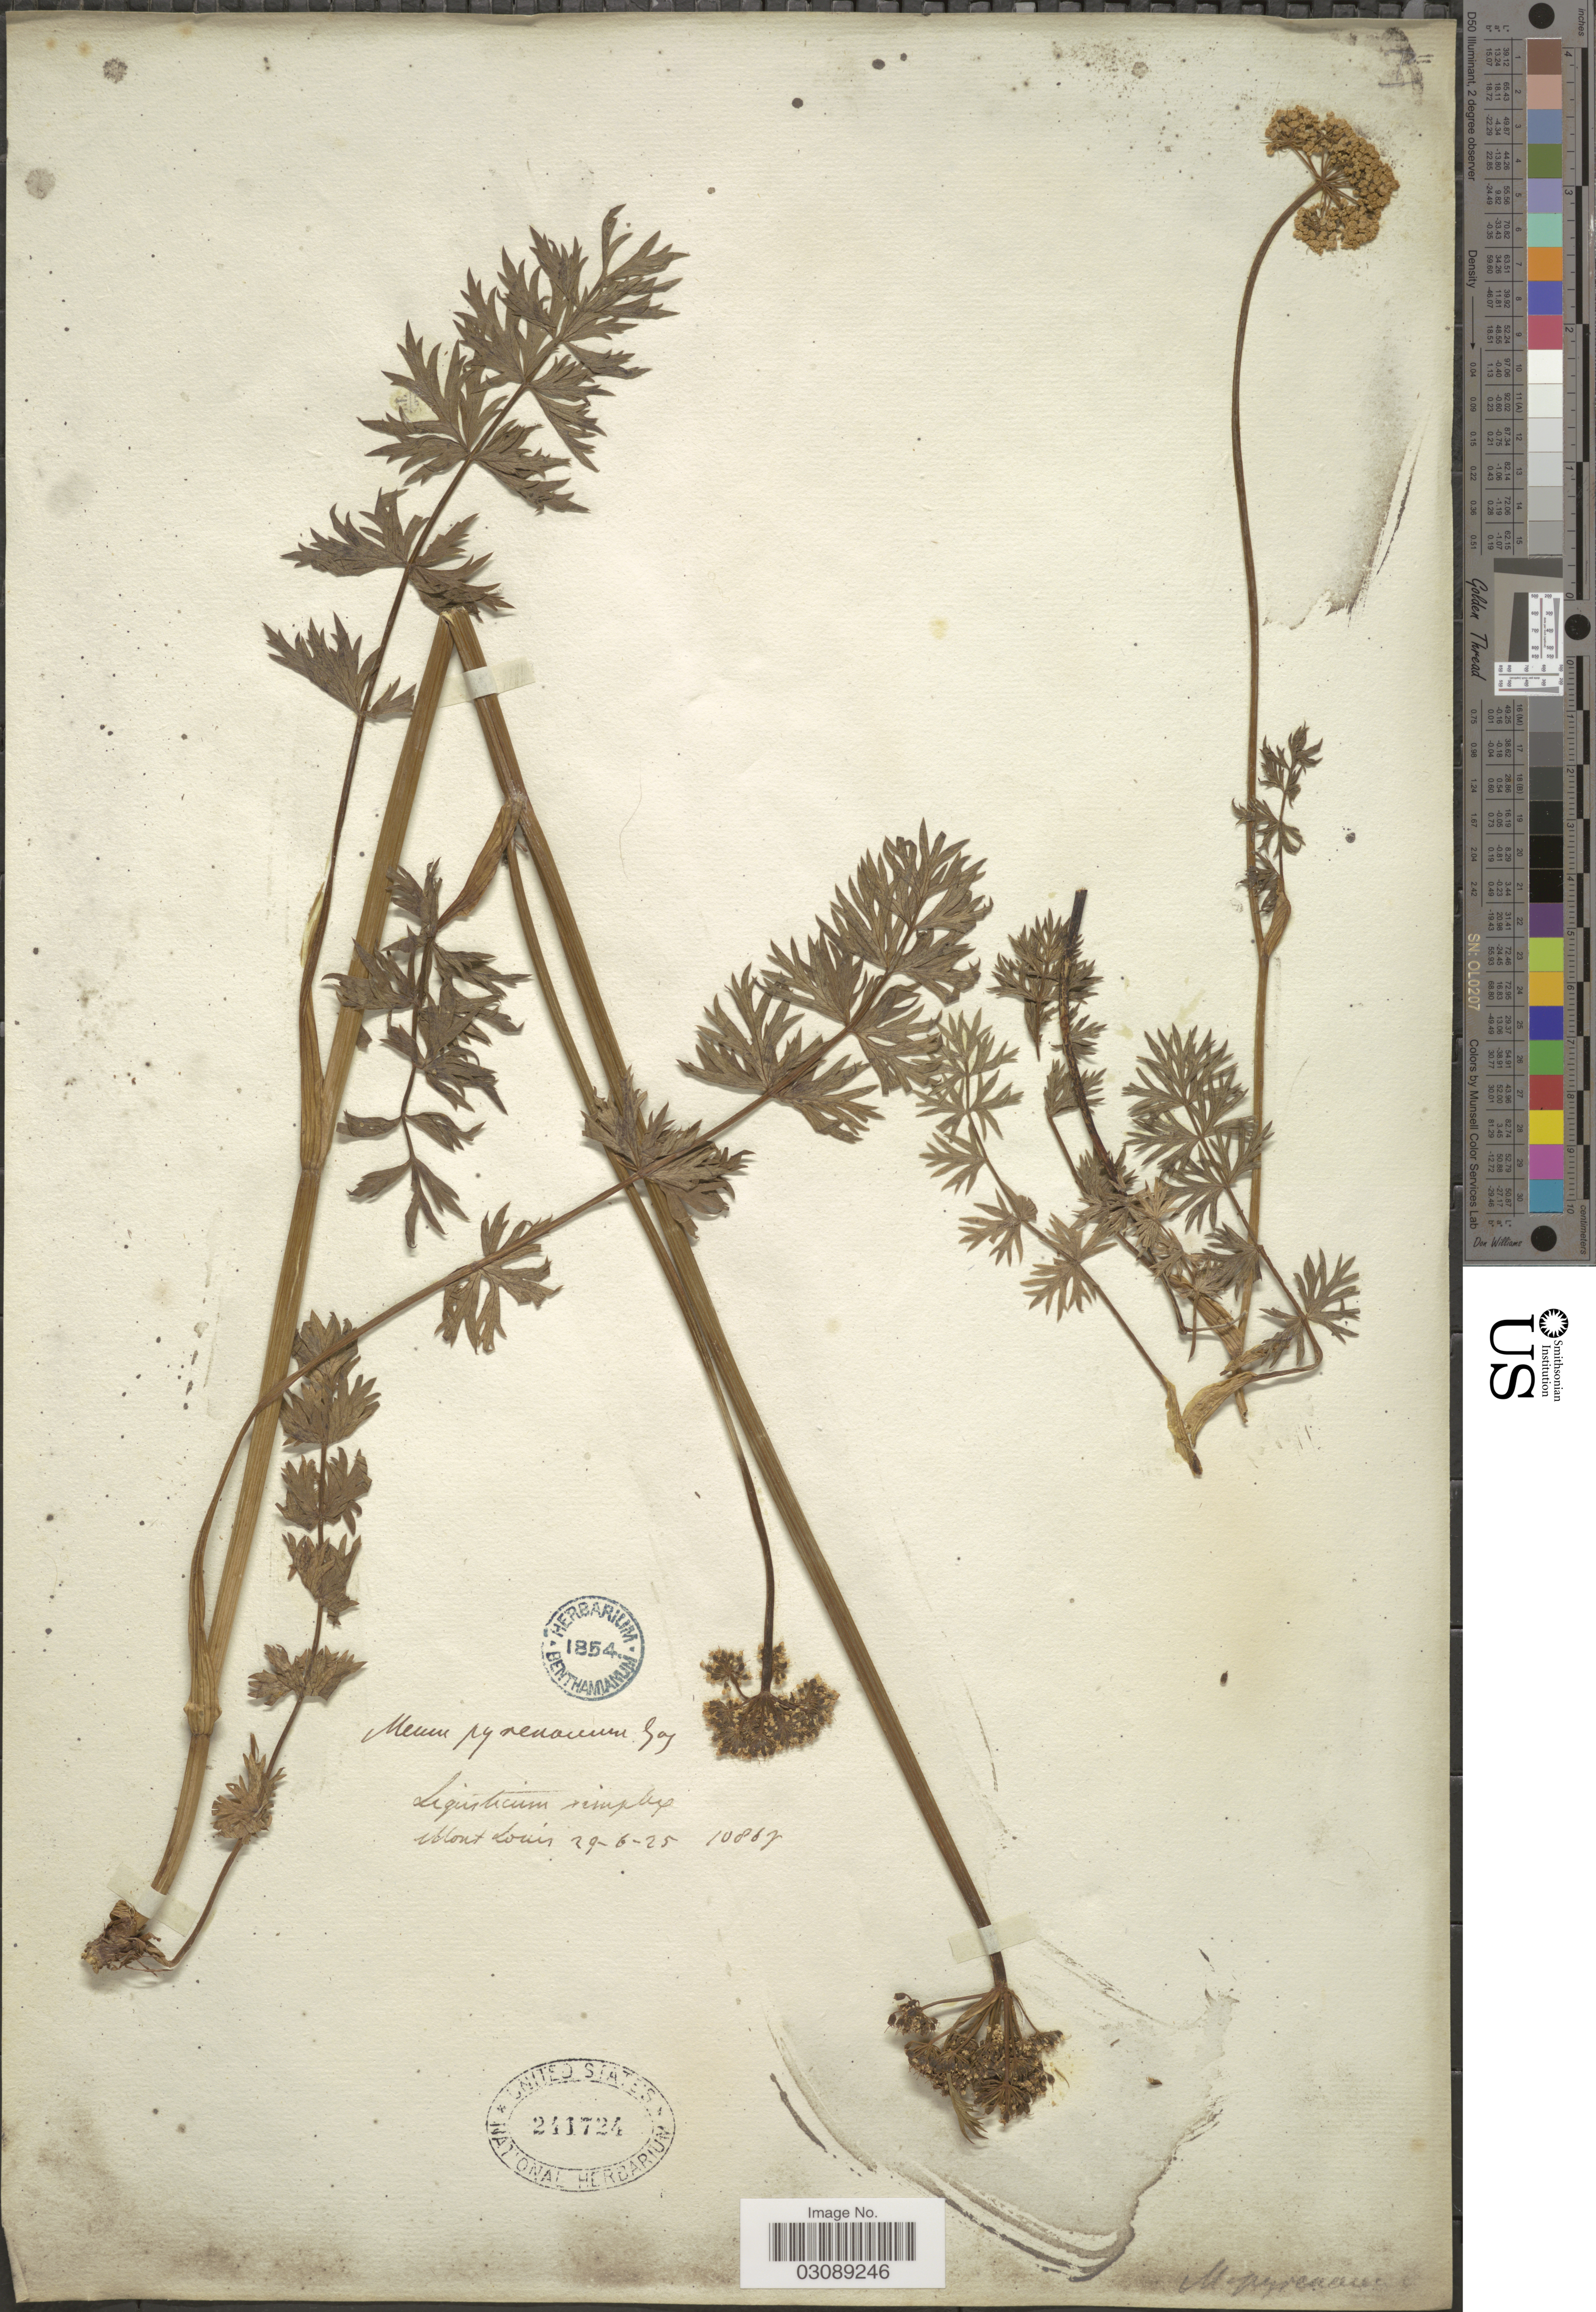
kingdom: Plantae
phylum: Tracheophyta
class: Magnoliopsida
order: Apiales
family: Apiaceae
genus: Ligusticum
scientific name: Ligusticum mutellinoides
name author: (Crantz) Vill.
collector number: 10867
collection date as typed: Transcribed d/m/y: 29/6/25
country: France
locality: Mont Louis.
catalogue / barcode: US 241724